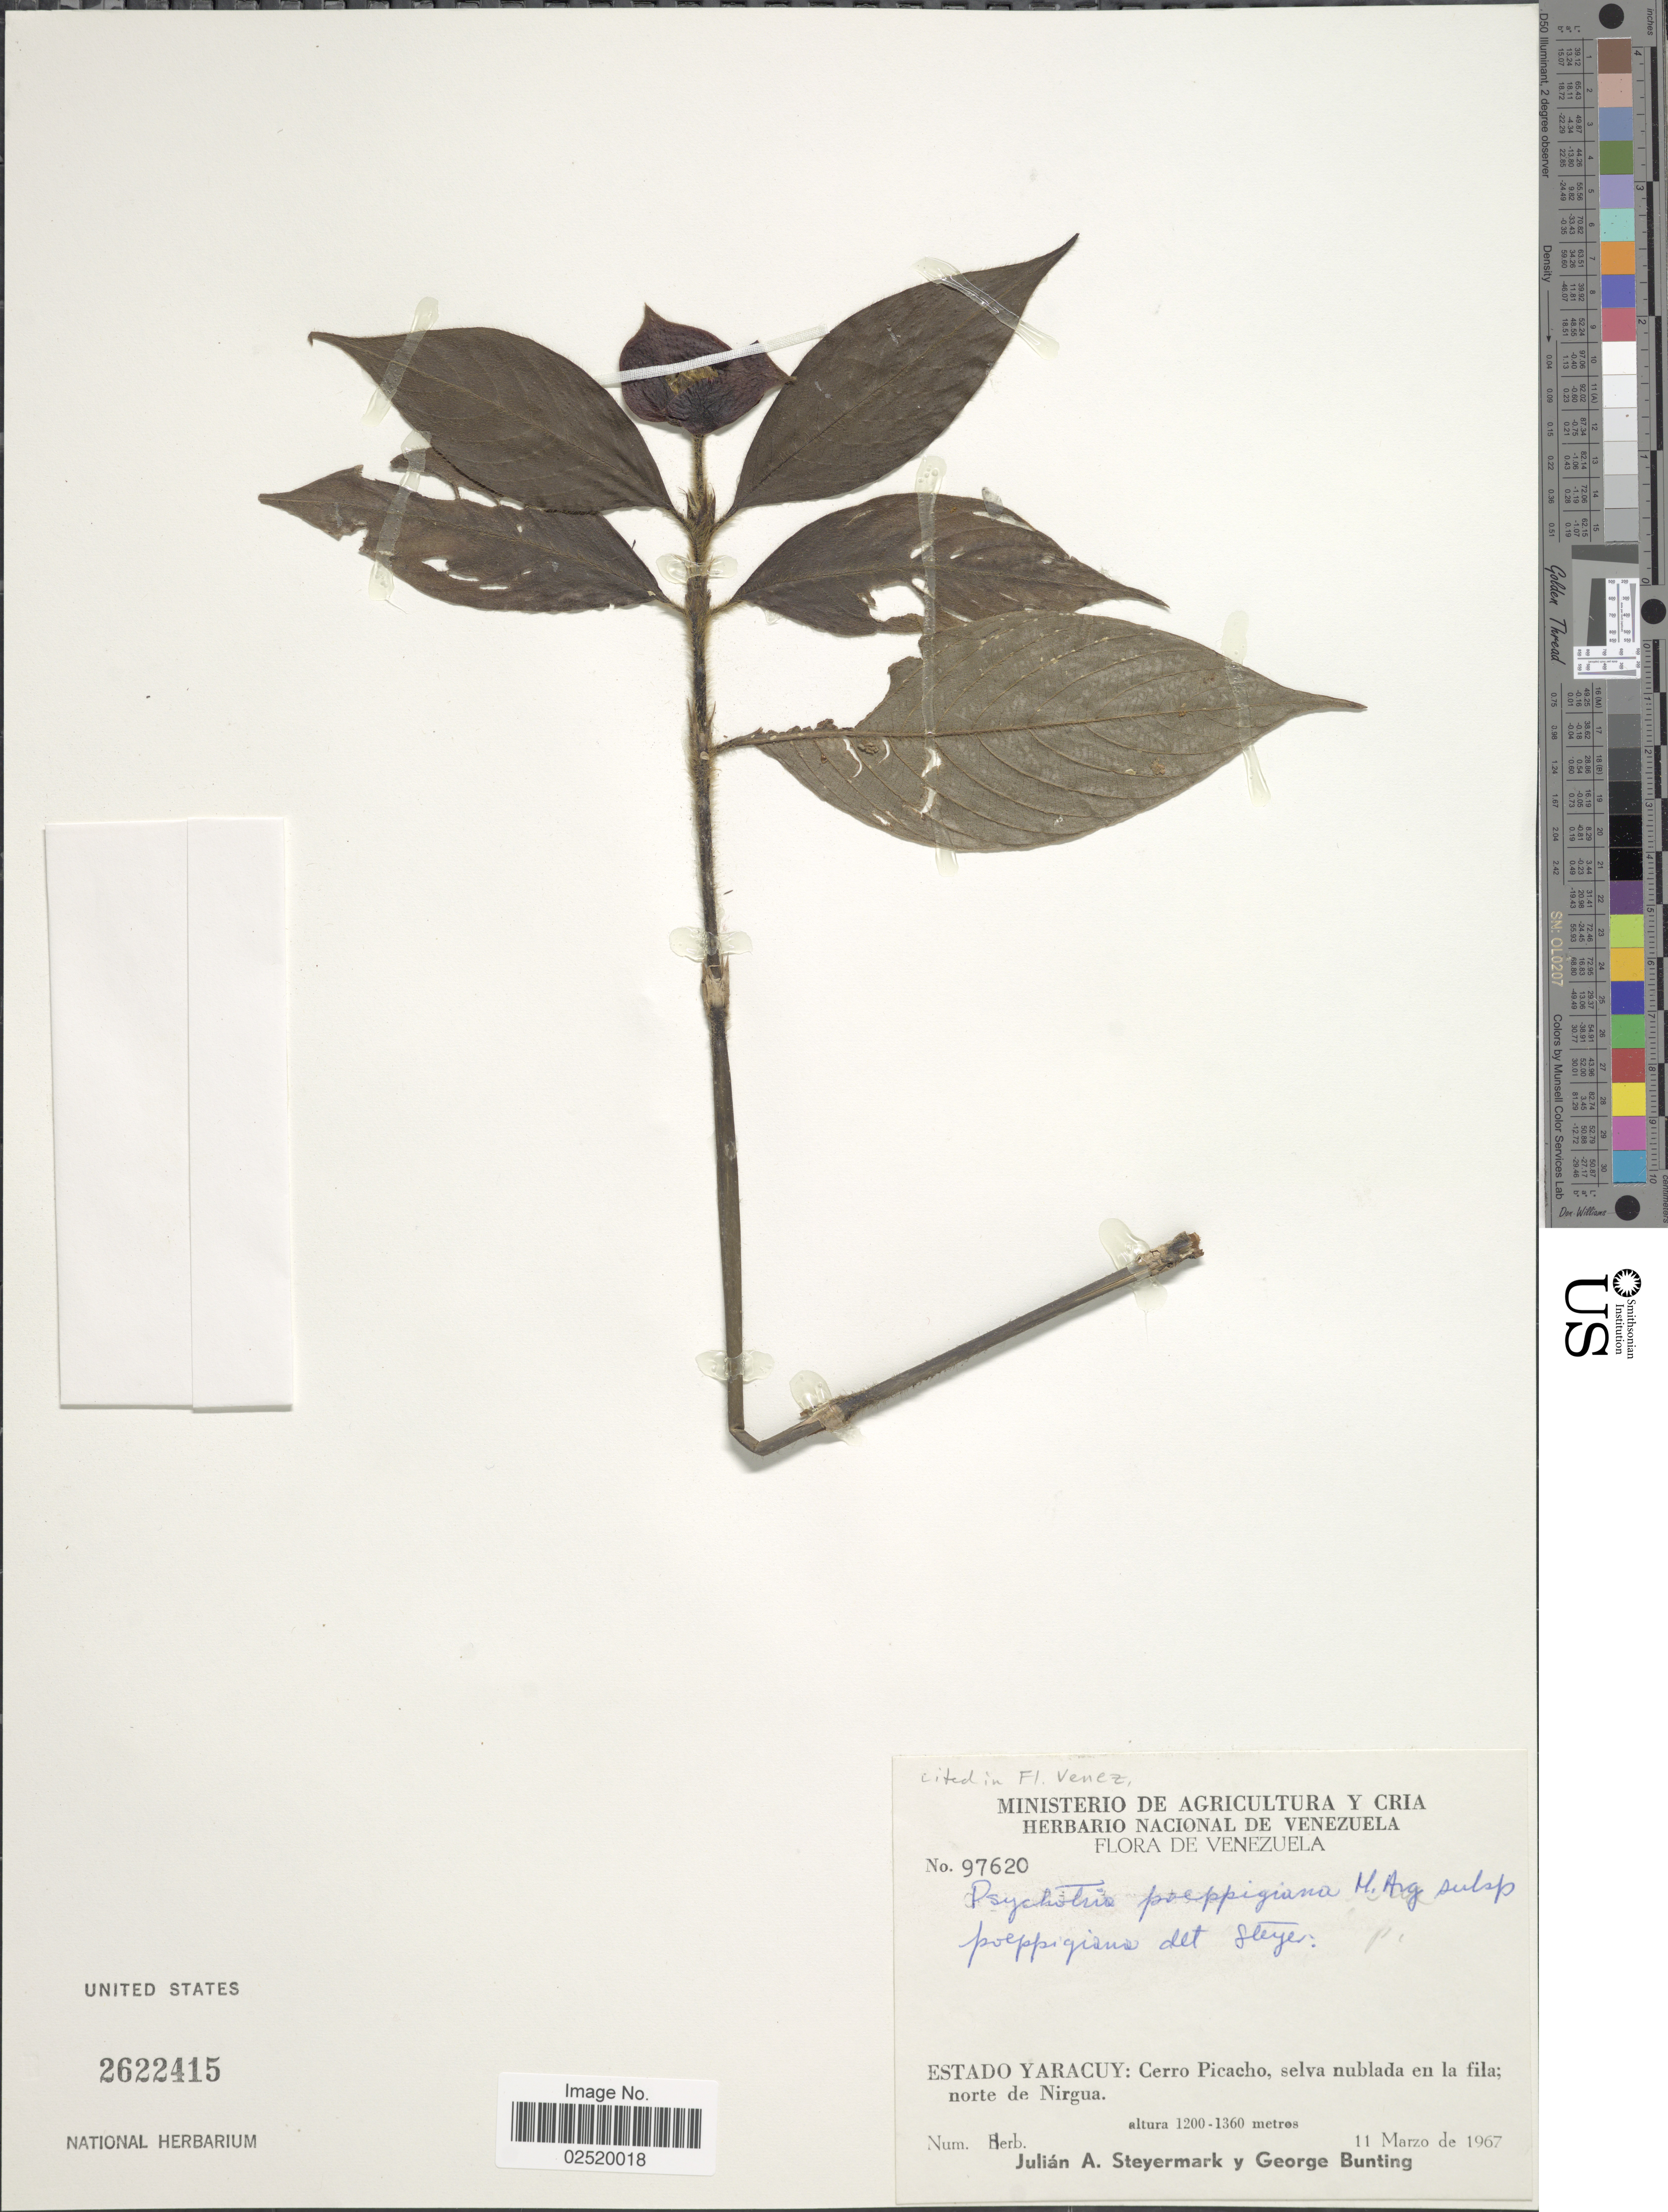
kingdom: Plantae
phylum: Tracheophyta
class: Magnoliopsida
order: Gentianales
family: Rubiaceae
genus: Psychotria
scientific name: Psychotria poeppigiana subsp. poeppigiana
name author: Müll. Arg.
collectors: J. Steyermark & G. S. Bunting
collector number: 97620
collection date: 1967-03-11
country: Venezuela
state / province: Yaracuy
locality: Estado Yaracuy: Cerro Picacho, selva nublada en la fila, norte de Nirgua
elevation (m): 1200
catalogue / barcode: US 2622415